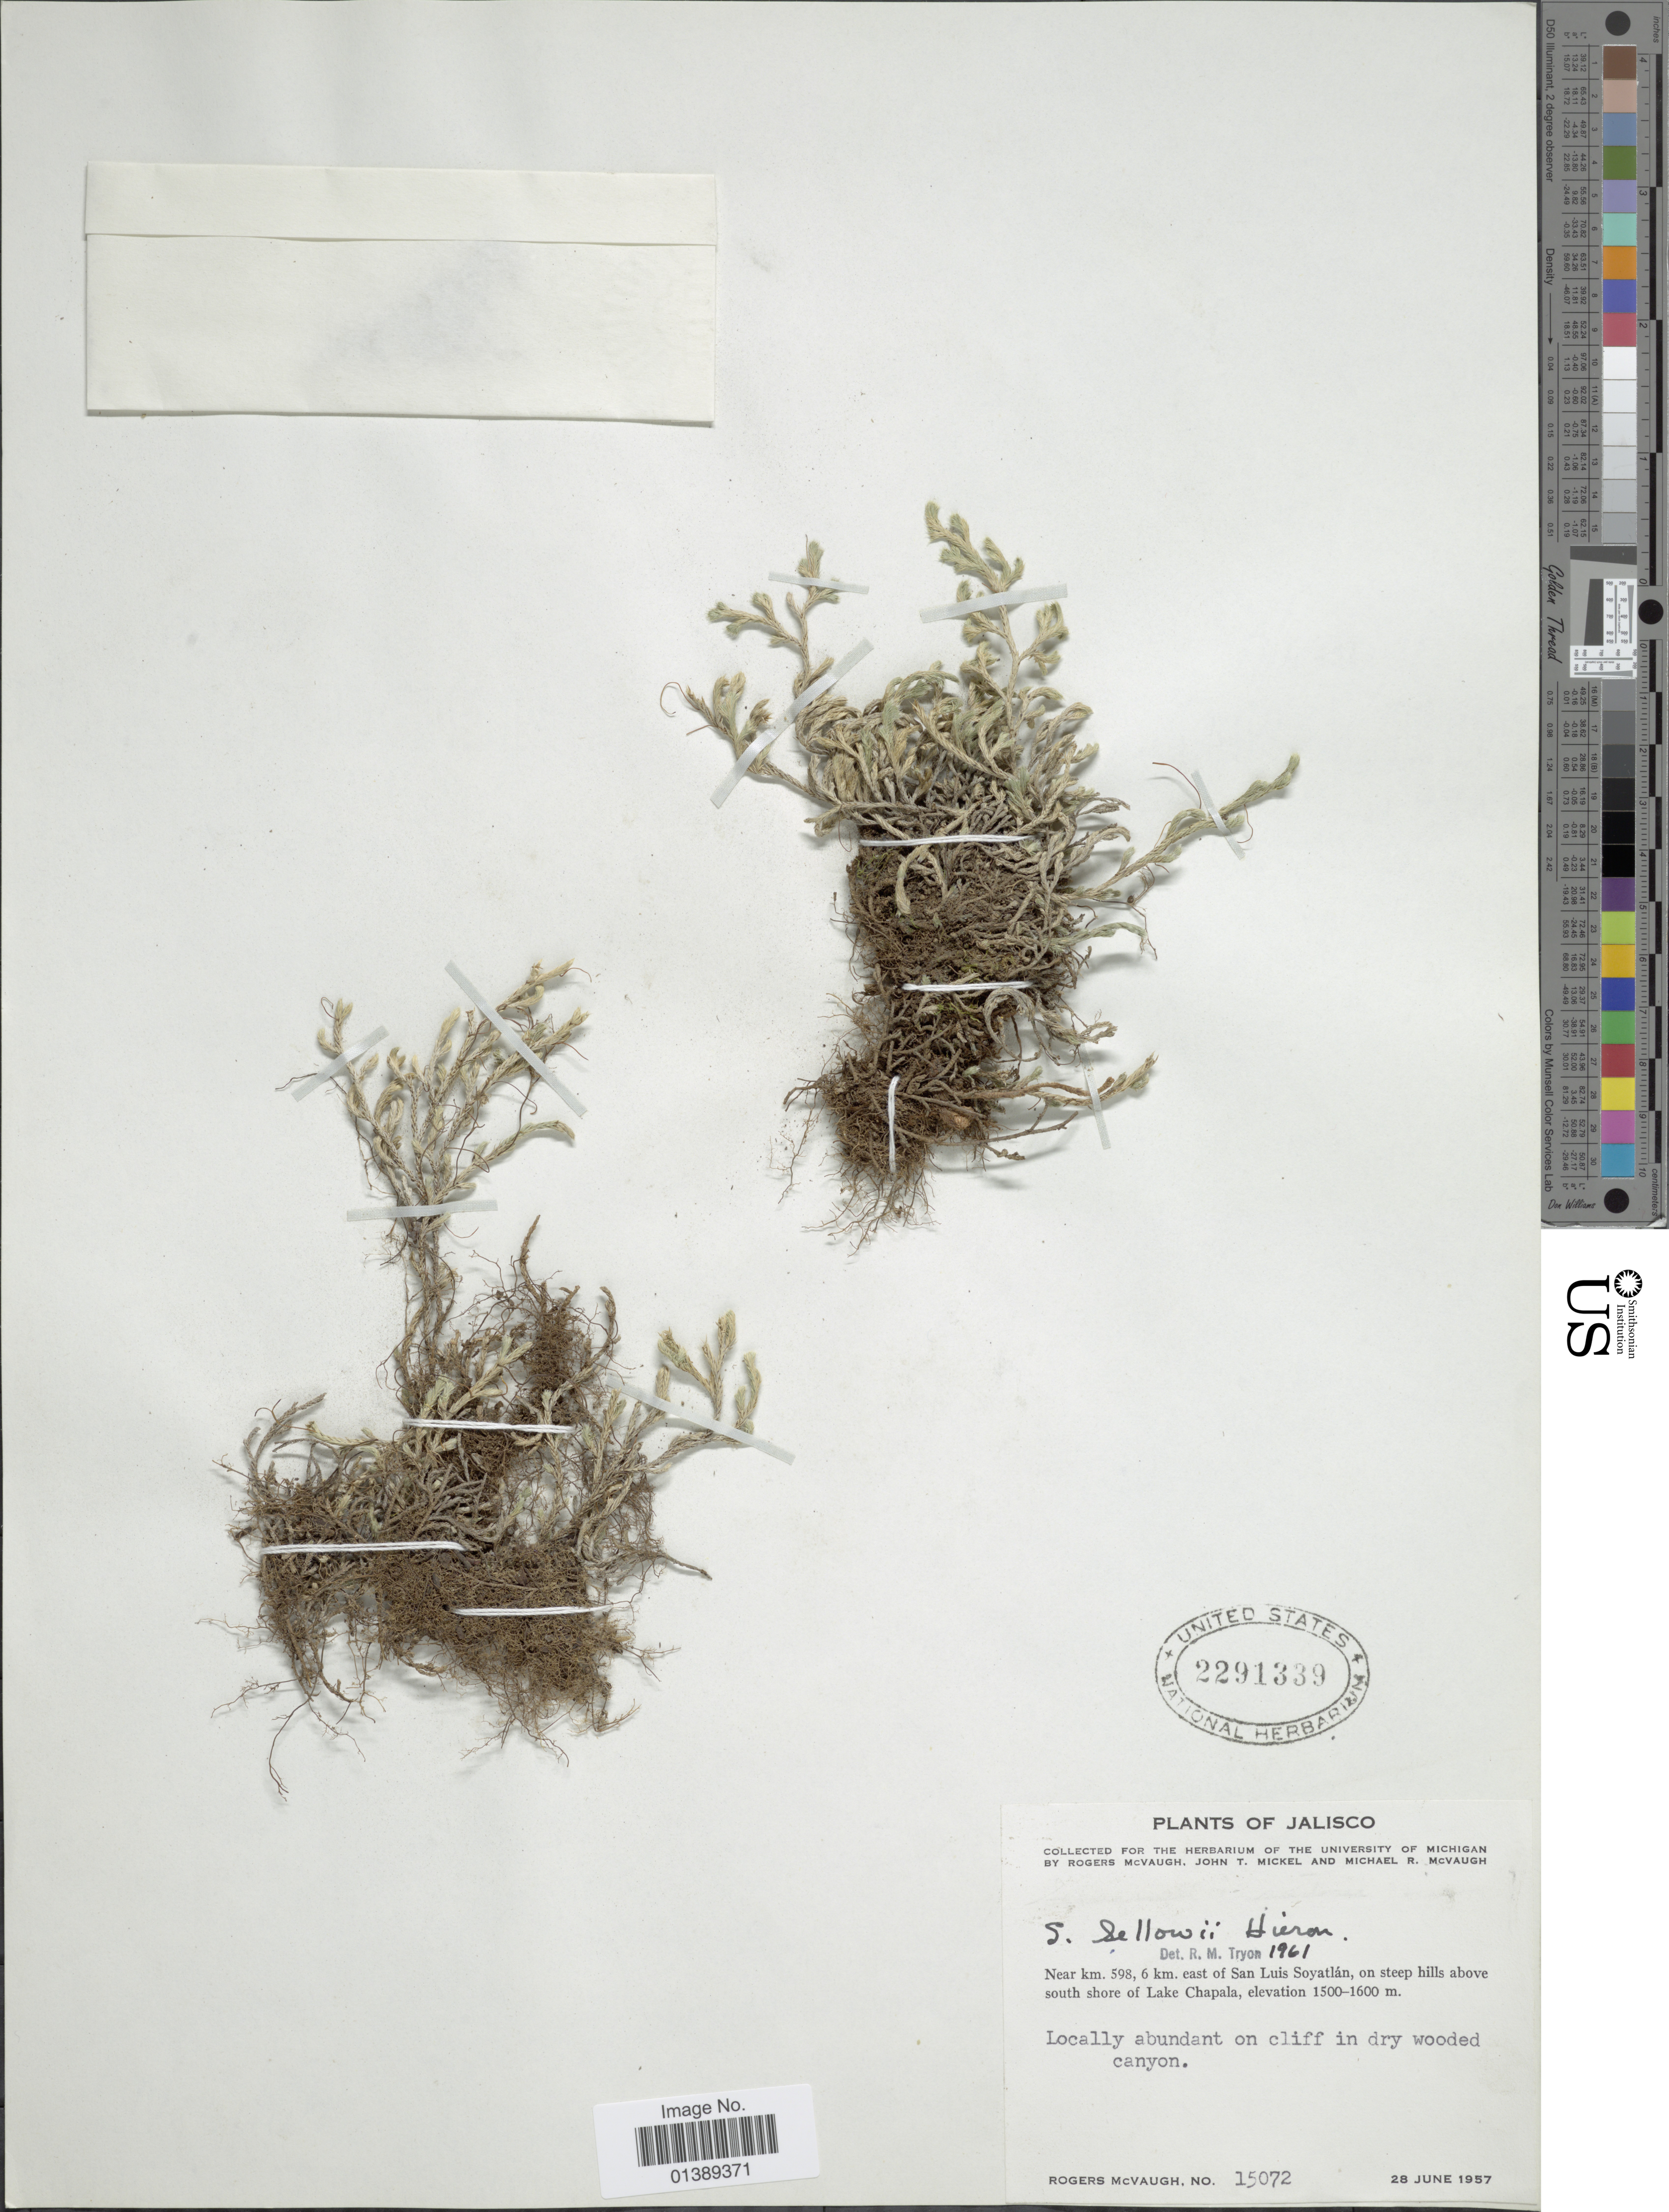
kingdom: Plantae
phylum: Tracheophyta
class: Lycopodiopsida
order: Selaginellales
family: Selaginellaceae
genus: Selaginella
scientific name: Selaginella sellowii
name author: Hieron.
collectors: R. McVaugh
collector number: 15072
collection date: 1957-06-28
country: Mexico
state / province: Jalisco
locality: Near km. 598,6 east of San Luis Soyatlán, on steep south shore of Lake Chapala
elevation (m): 1500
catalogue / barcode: US 2291339